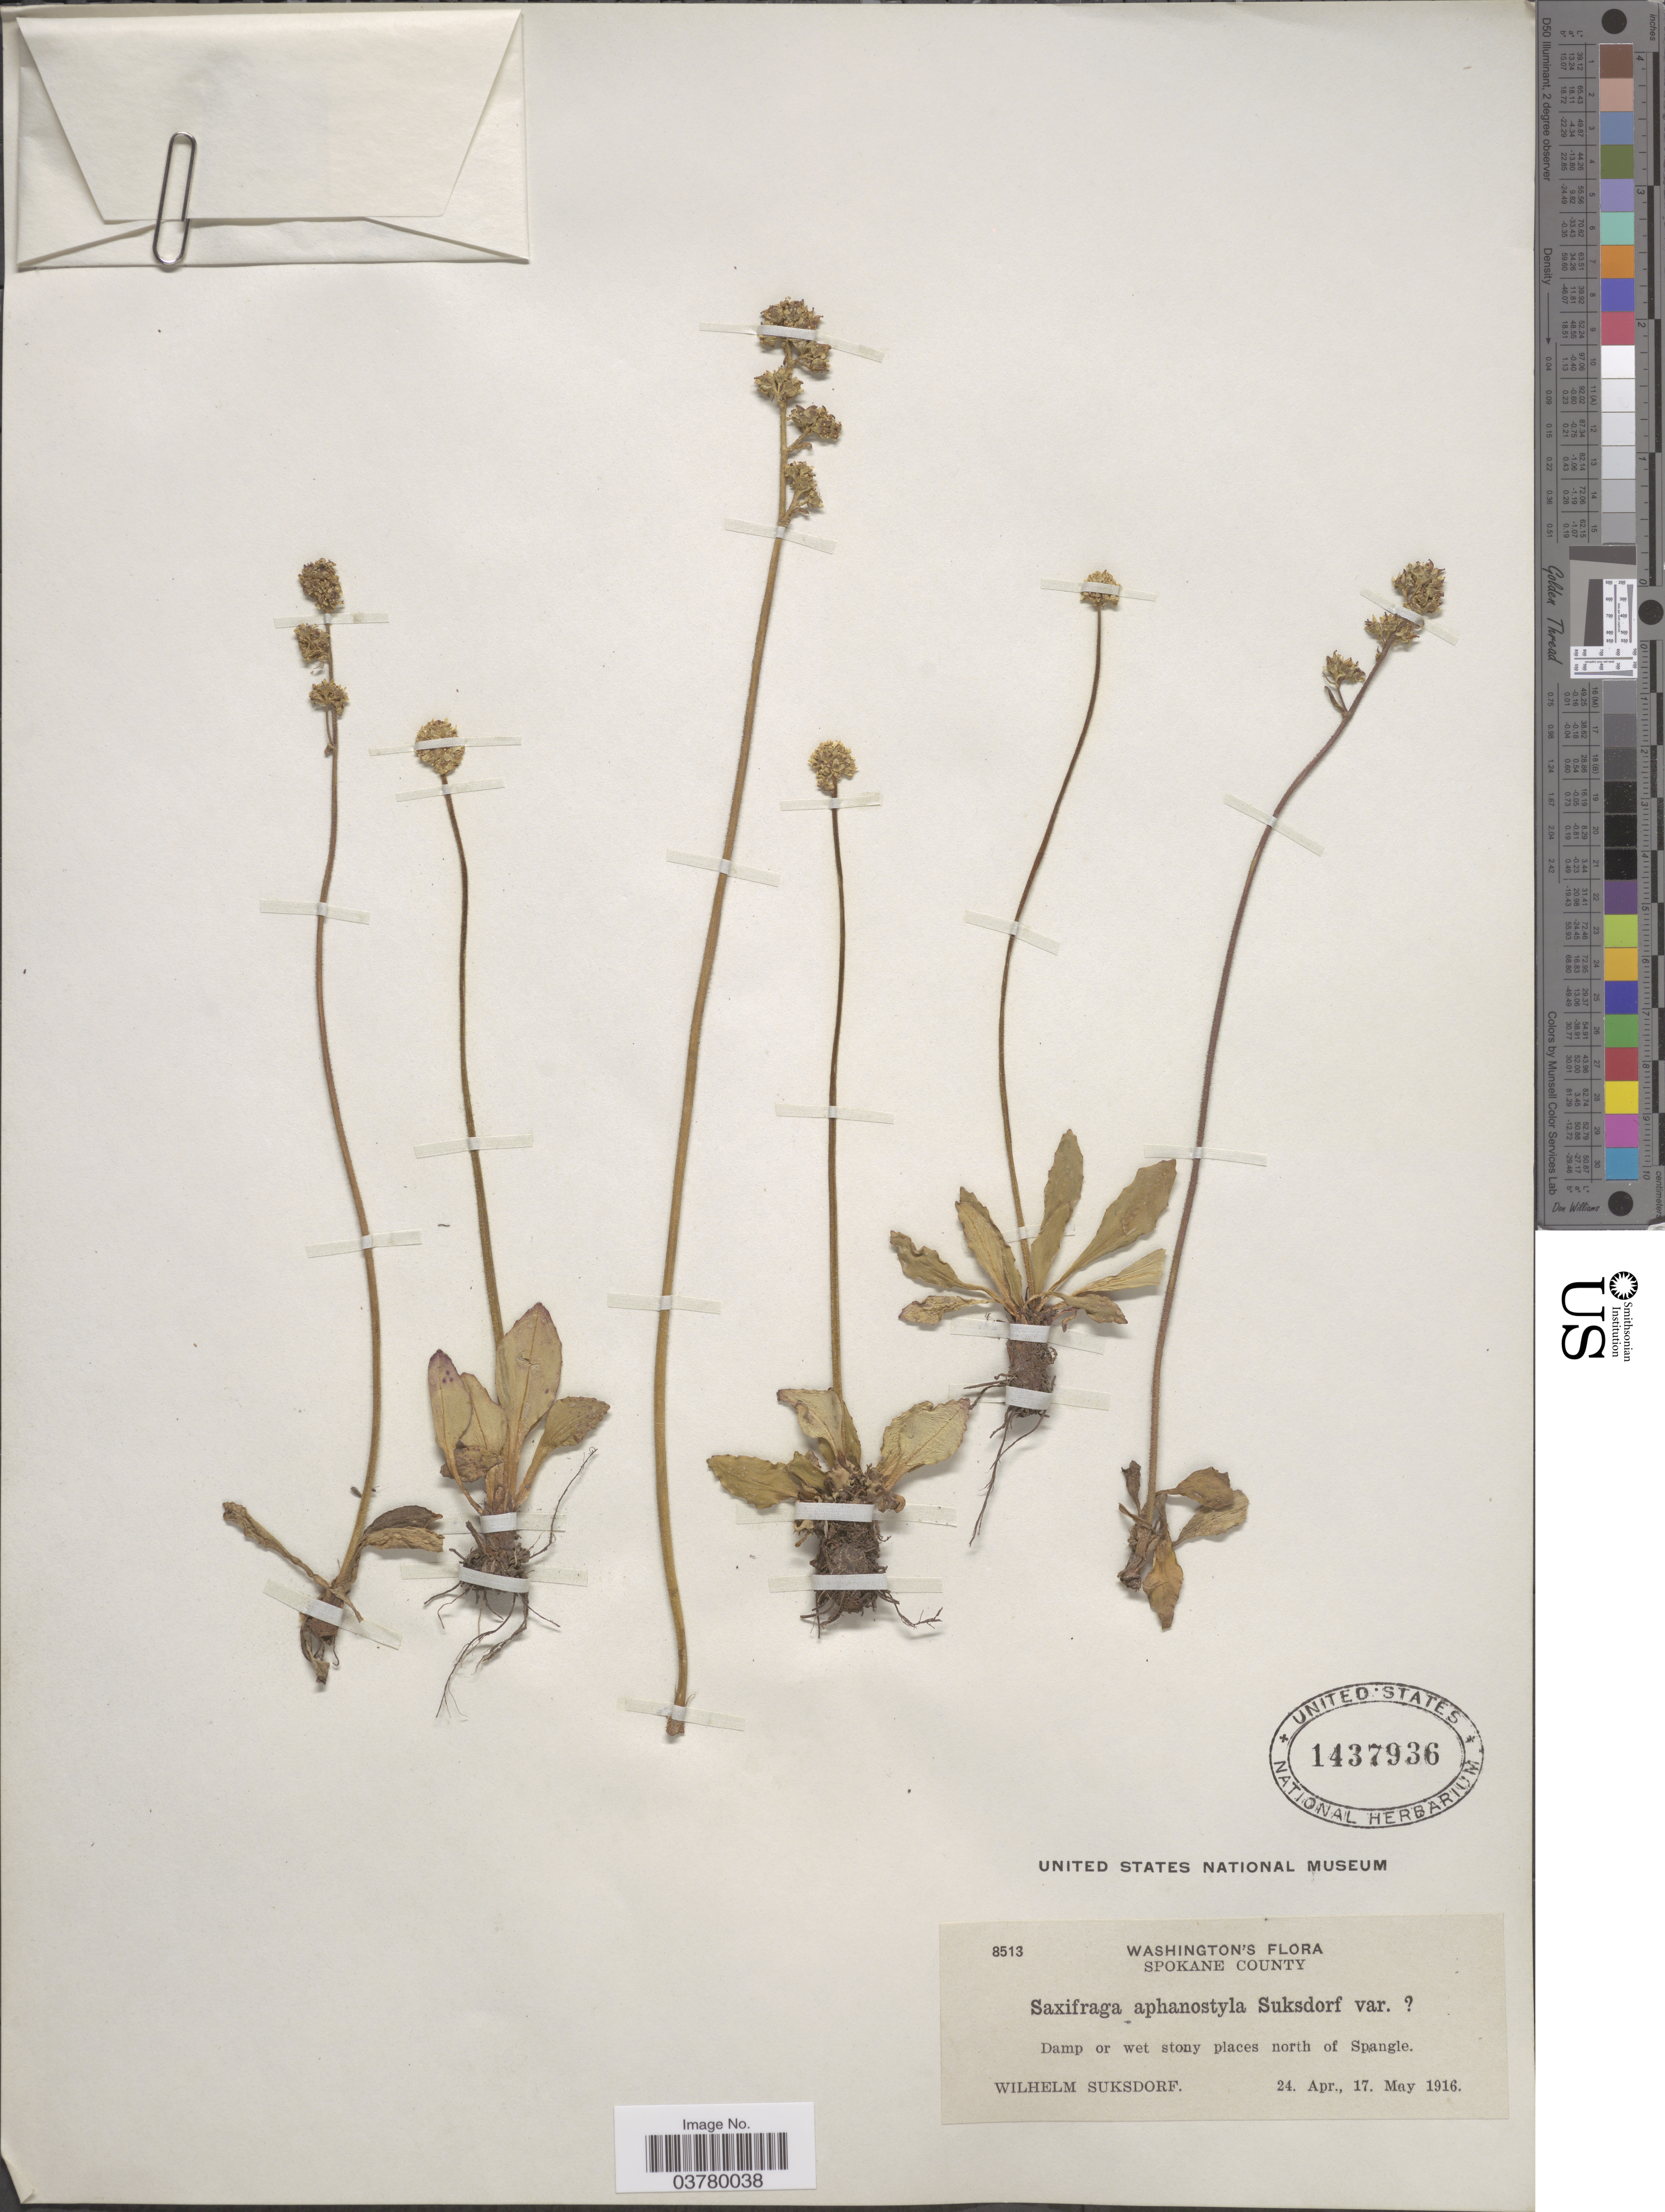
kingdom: Plantae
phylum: Tracheophyta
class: Magnoliopsida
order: Saxifragales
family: Saxifragaceae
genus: Micranthes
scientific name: Micranthes nidifica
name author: (Greene) Small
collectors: W. N. Suksdorf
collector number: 8513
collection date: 1916-04-24/1916-05-17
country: United States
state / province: Washington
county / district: Spokane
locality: Spokane County. Damp or wet stony places north of Spangle.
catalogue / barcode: US 1437936